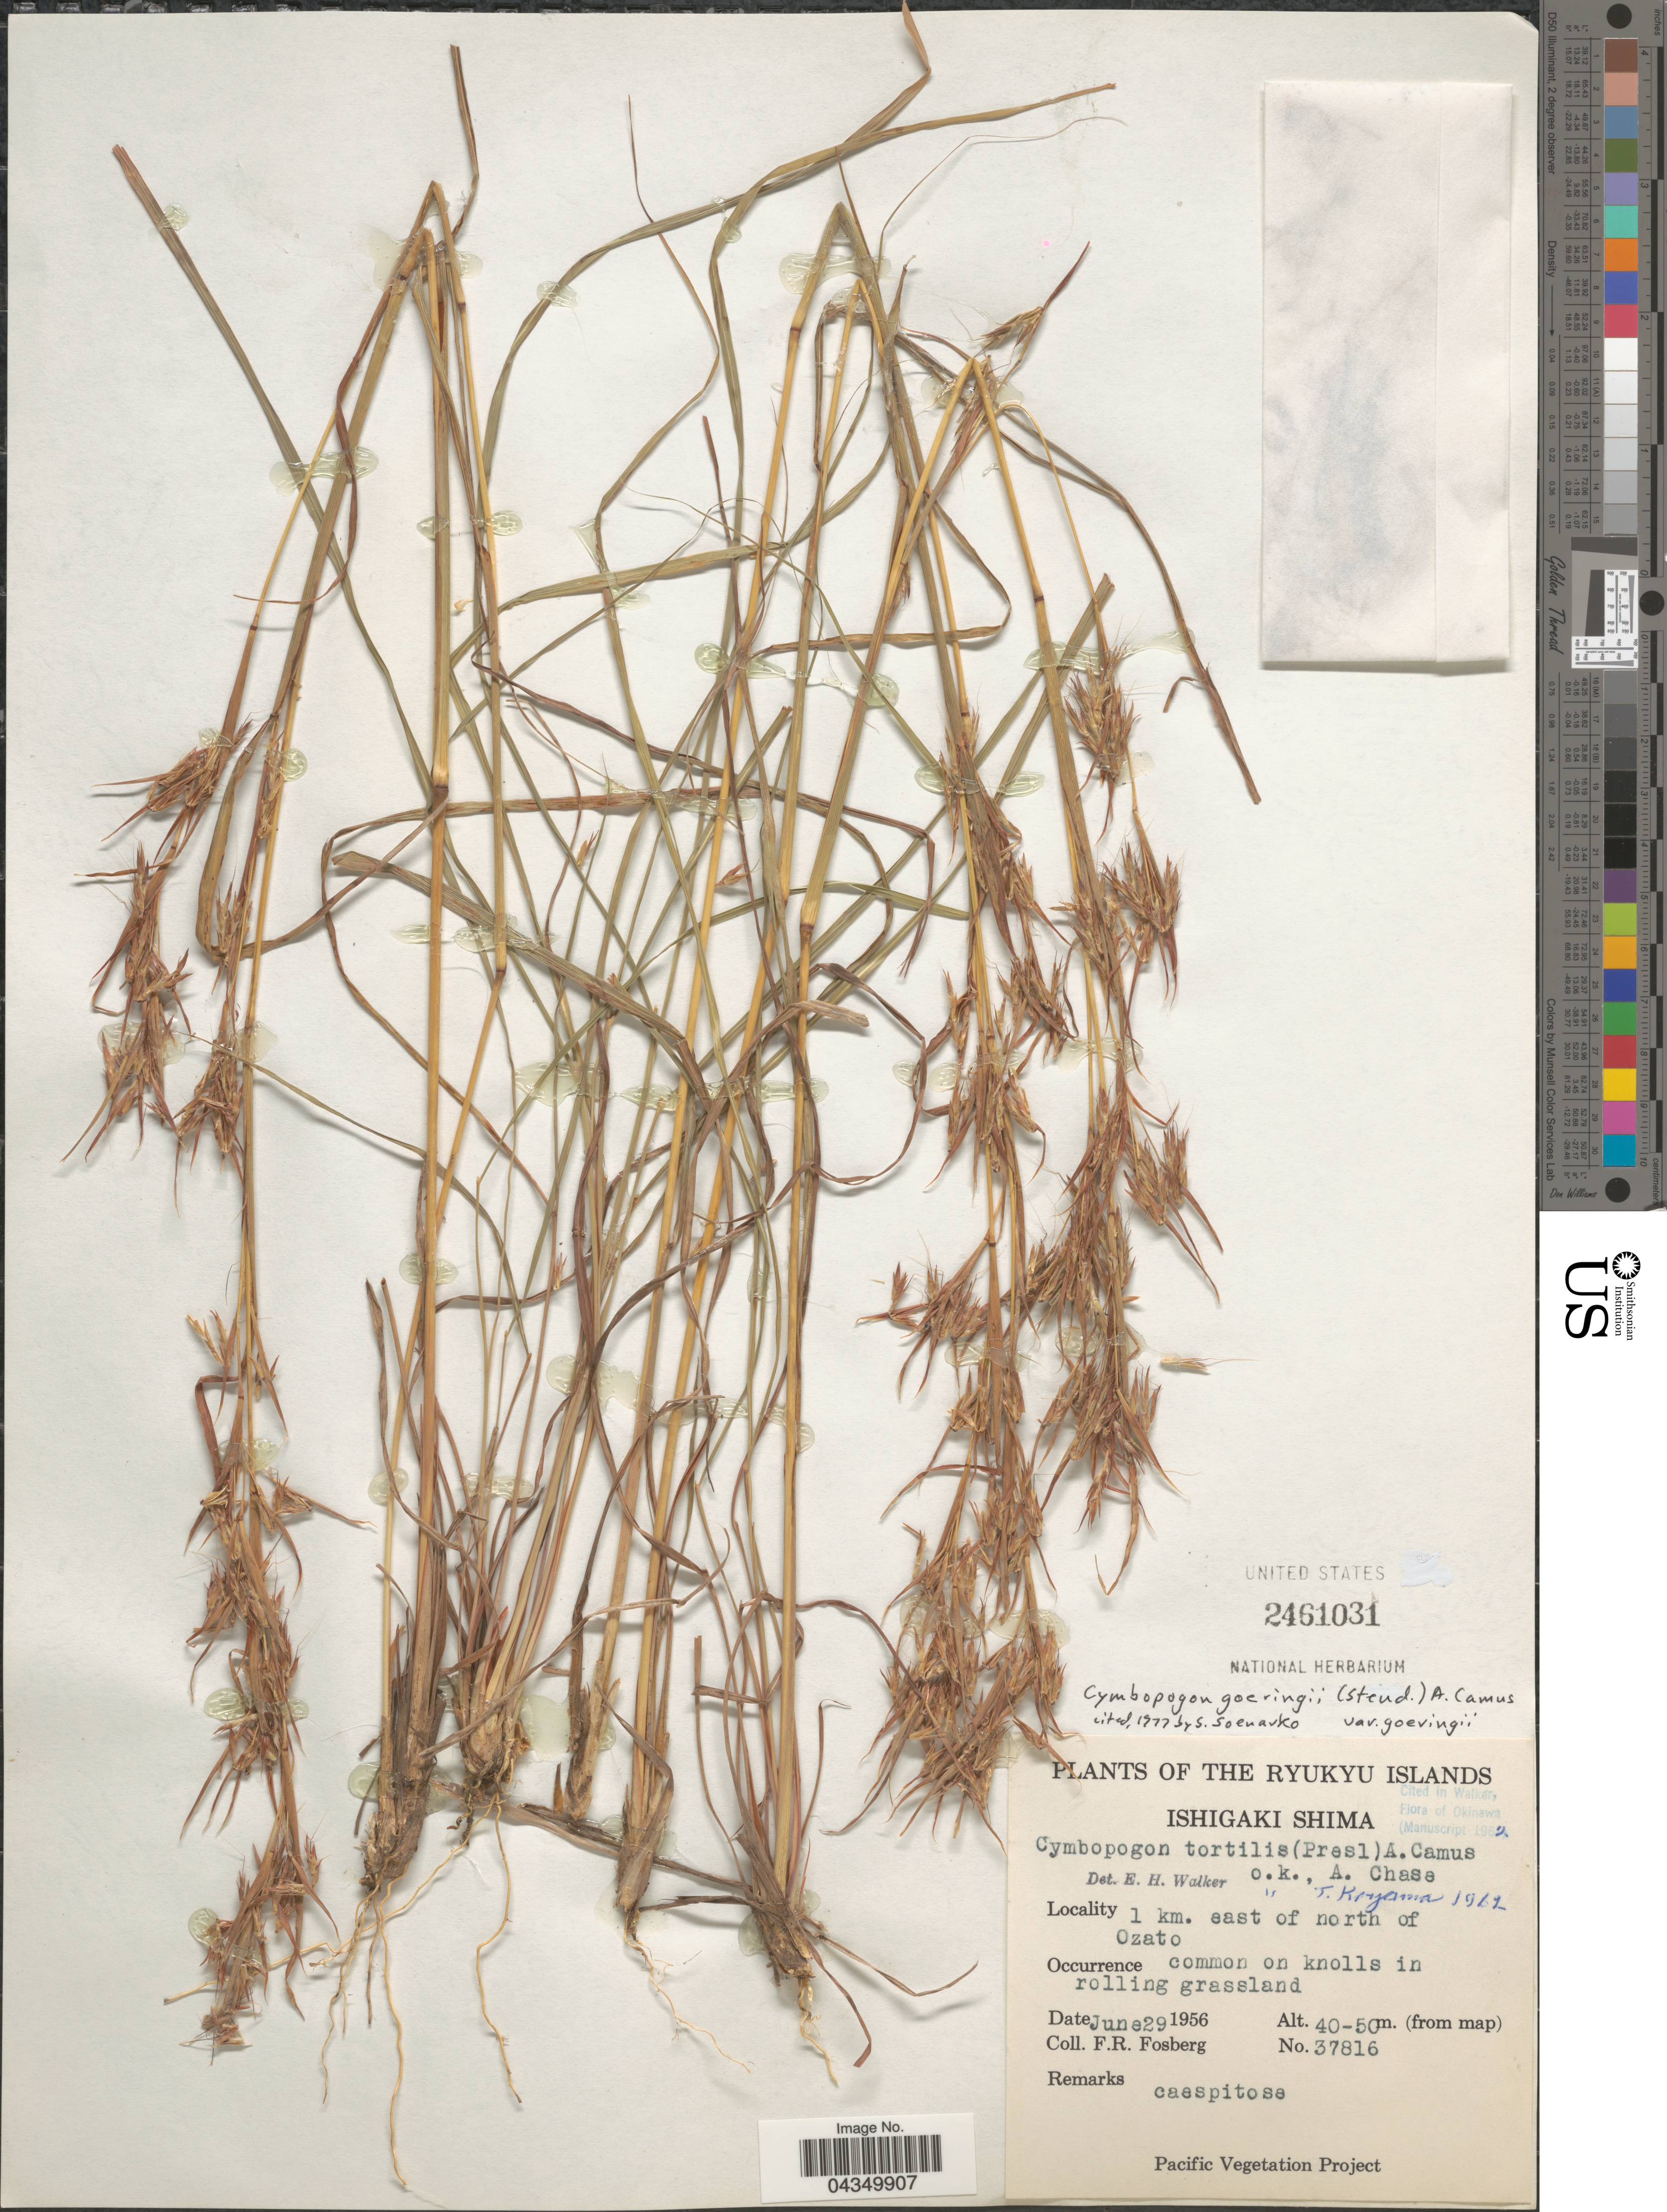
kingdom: Plantae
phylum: Tracheophyta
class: Liliopsida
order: Poales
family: Poaceae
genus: Cymbopogon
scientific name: Cymbopogon goeringii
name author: A. Camus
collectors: F. R. Fosberg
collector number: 37816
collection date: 1956-06-29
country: Japan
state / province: Okinawa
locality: The Ryukyu Islands. Ishigaki Shima. 1 km. east of north of Ozato.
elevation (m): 40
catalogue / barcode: US 2461031